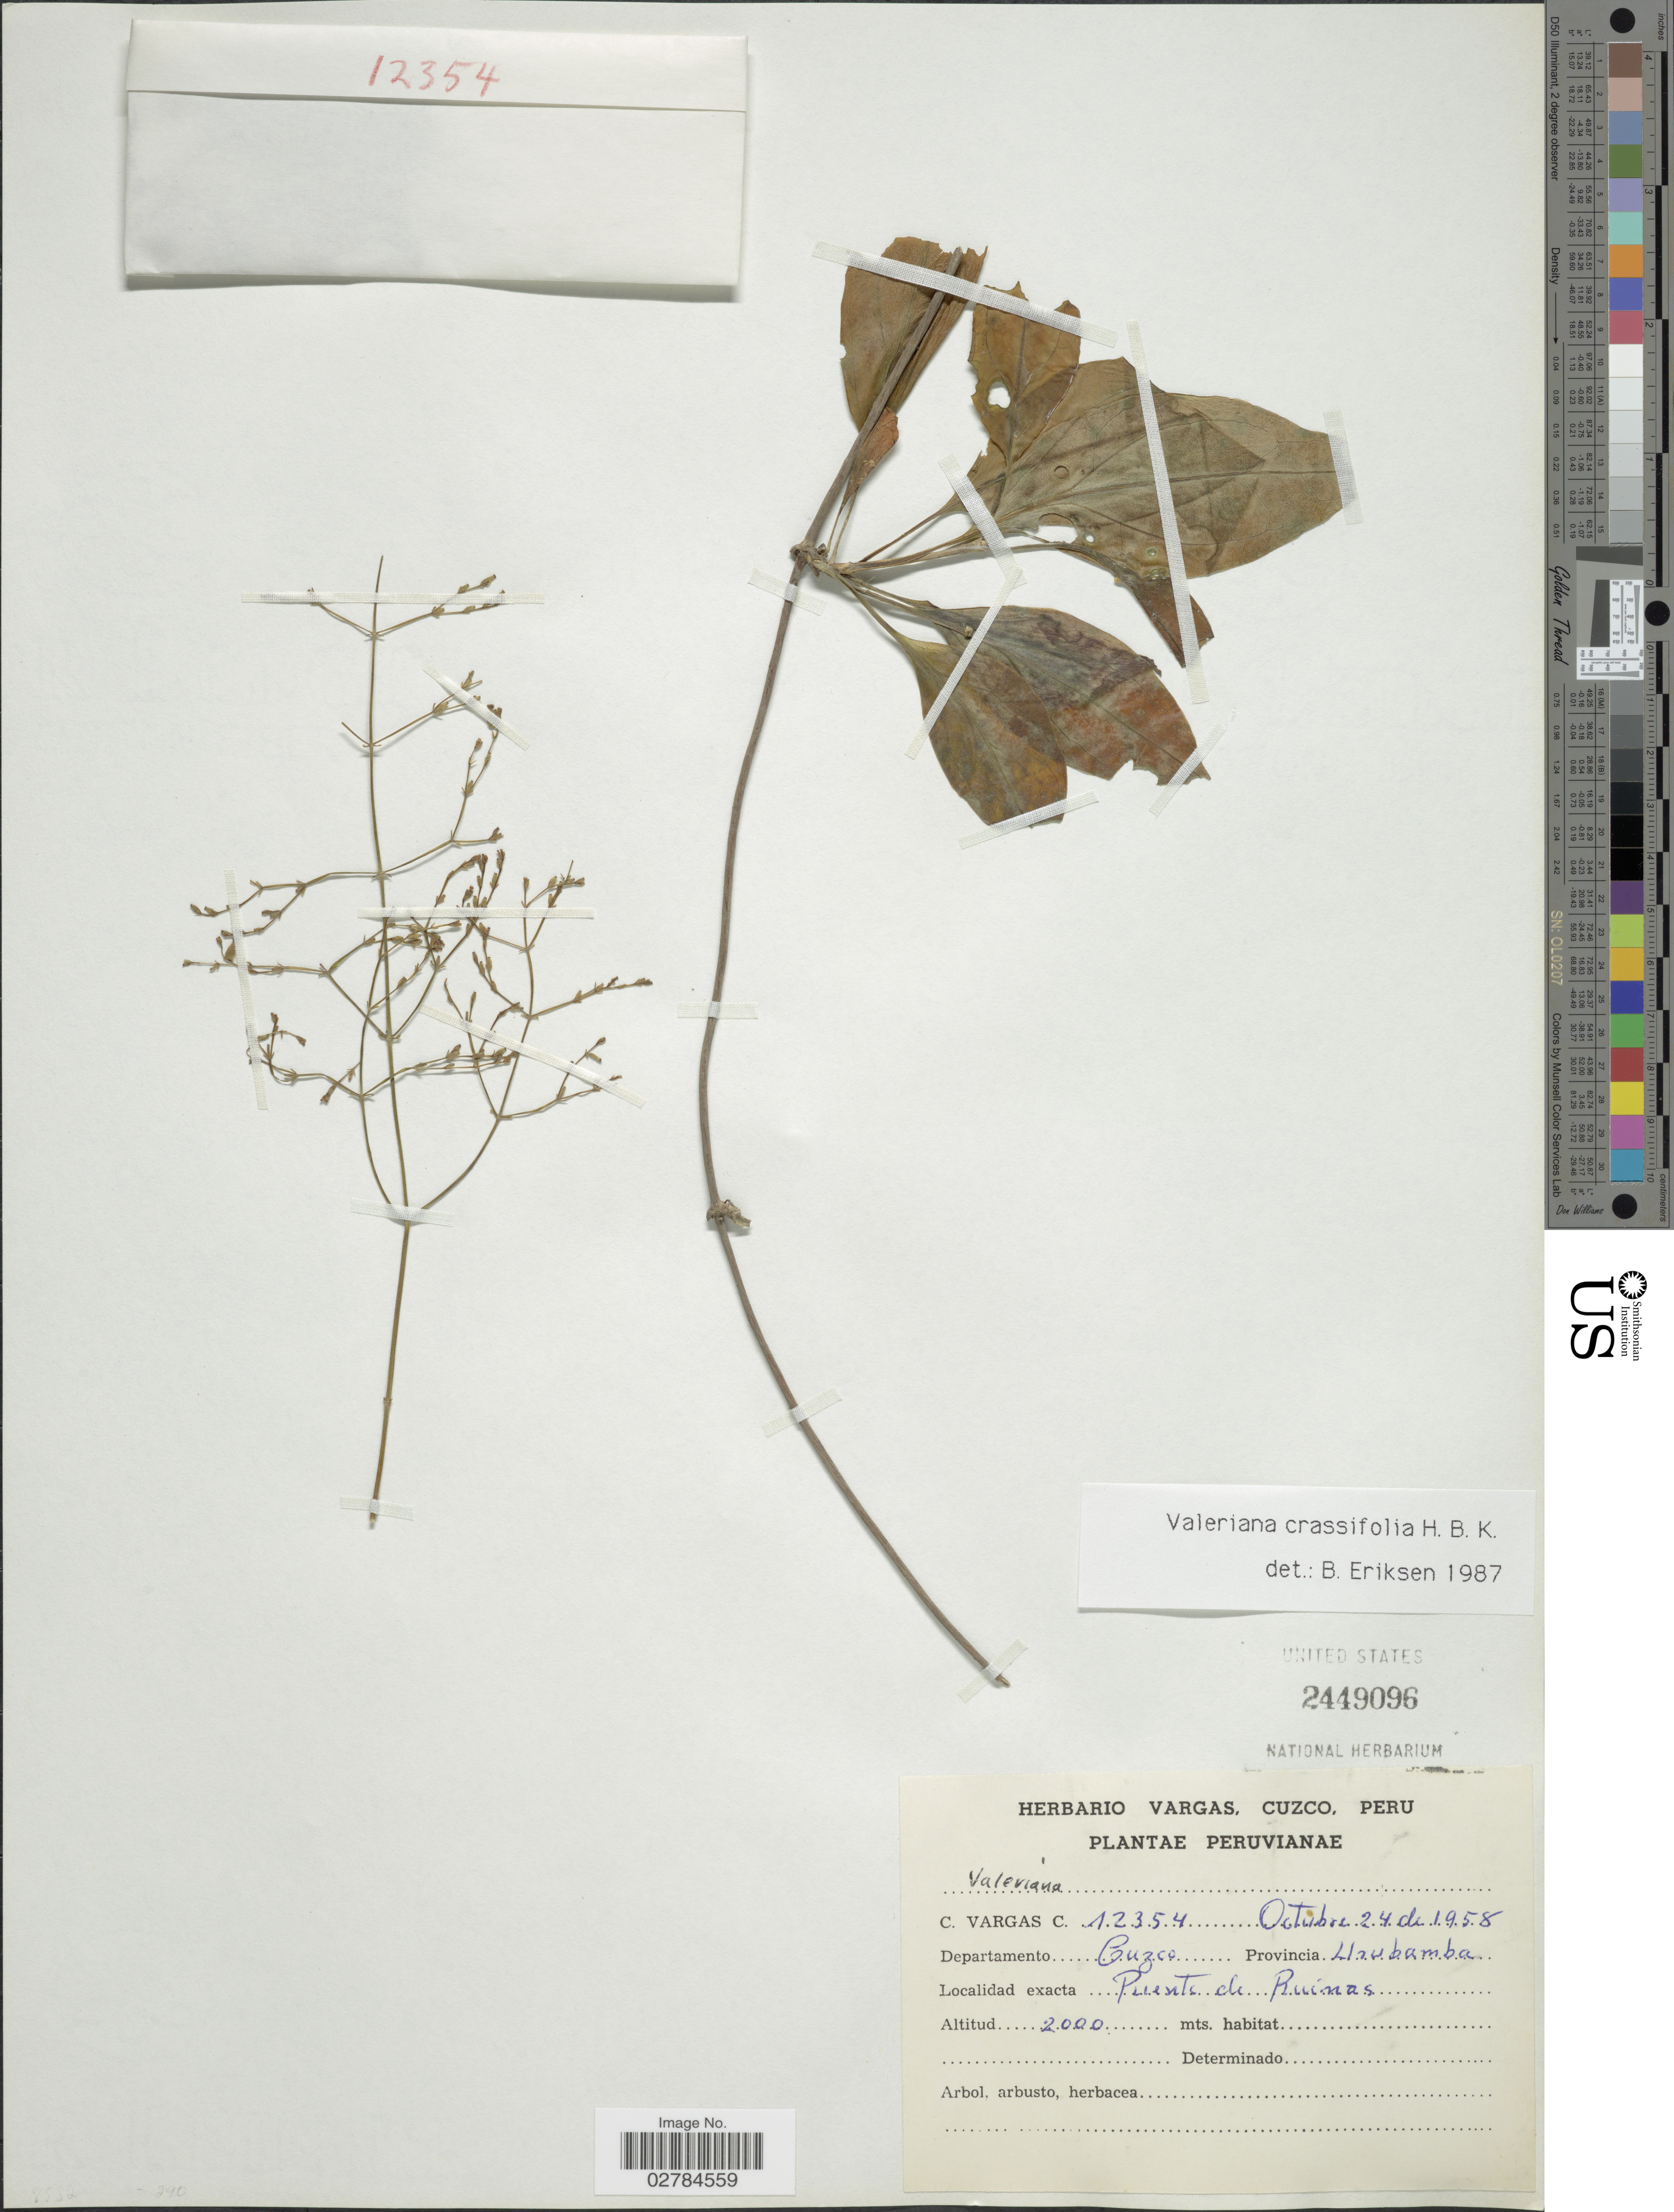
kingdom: Plantae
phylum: Tracheophyta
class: Magnoliopsida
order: Dipsacales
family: Caprifoliaceae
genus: Valeriana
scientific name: Valeriana crassifolia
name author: Kunth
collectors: C. Vargas Calderón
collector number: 12354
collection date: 1958-10-24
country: Peru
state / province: Cusco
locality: Departamento Cuzco. Provincia Urubamba. Puente de Ruinas.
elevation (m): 2000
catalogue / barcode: US 2449096